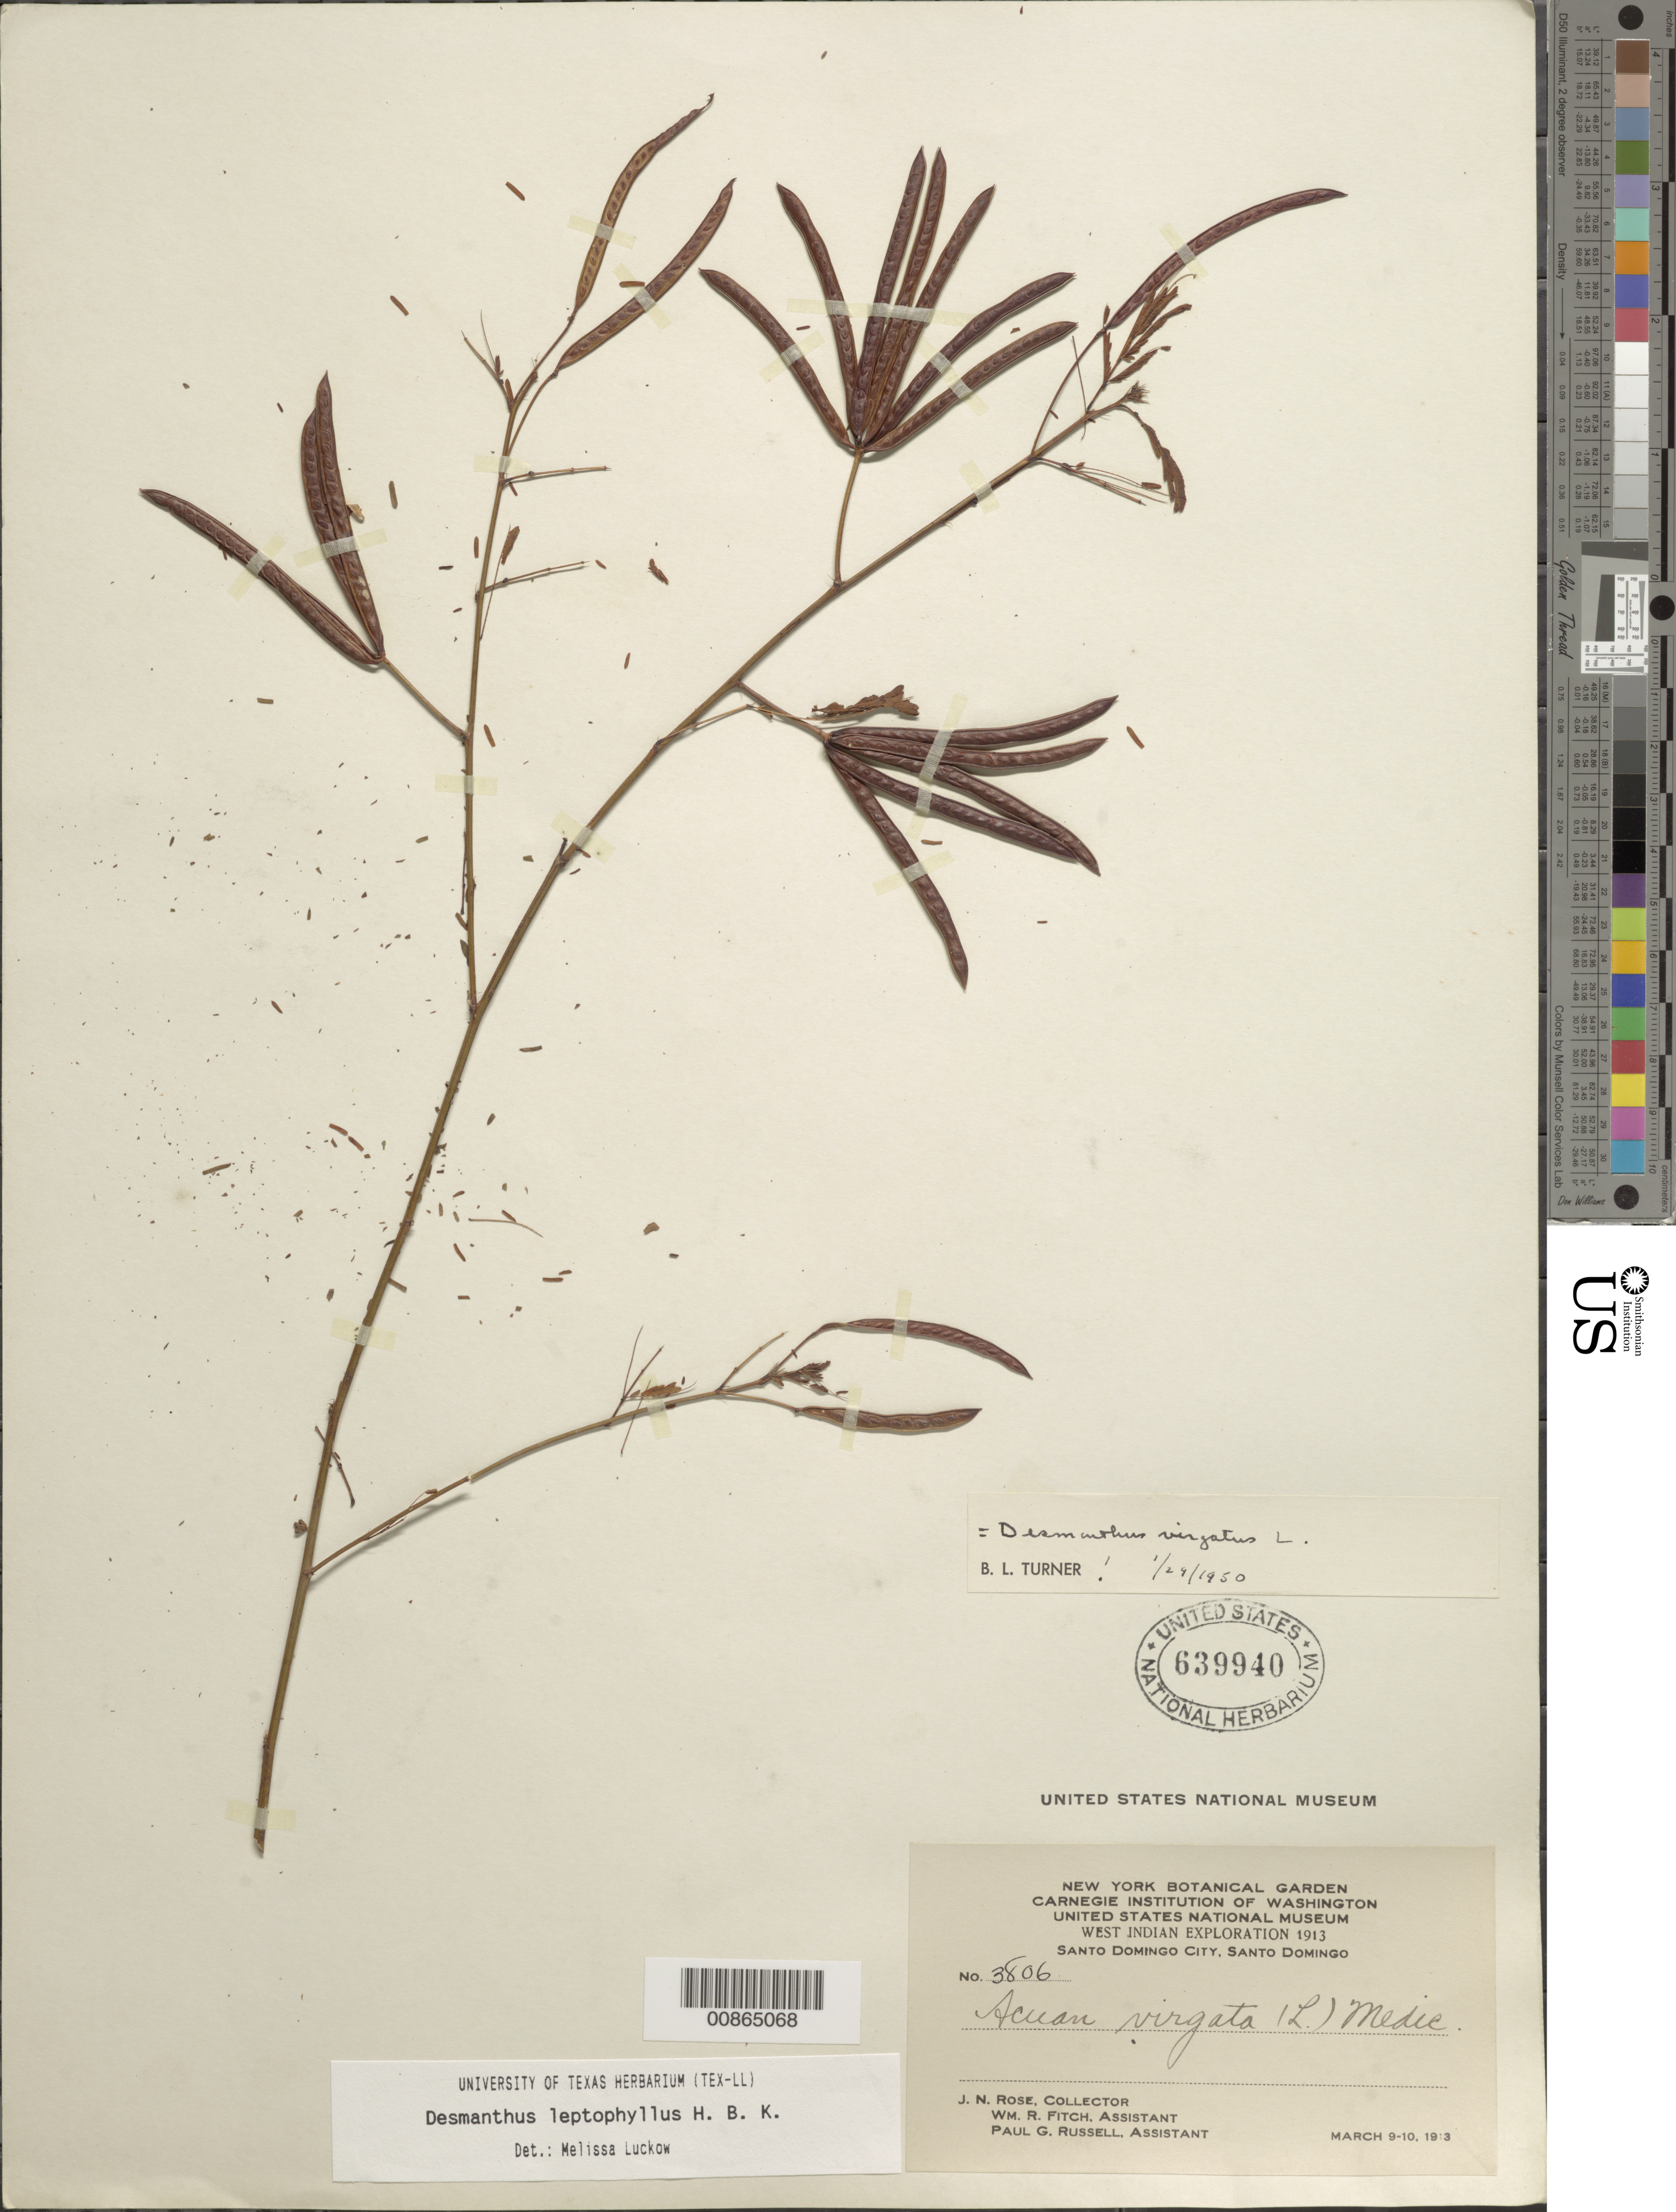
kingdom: Plantae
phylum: Tracheophyta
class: Magnoliopsida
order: Fabales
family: Fabaceae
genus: Desmanthus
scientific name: Desmanthus leptophyllus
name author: Kunth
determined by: Luckow, M. A.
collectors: J. N. Rose, W. R. Fitch & P. G. Russell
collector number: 3806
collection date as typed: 09 Mar 1913 to 10 Mar 1913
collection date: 1913-03-09/1913-03-10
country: Dominican Republic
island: Hispaniola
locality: Santo Domingo City, Santo Domingo.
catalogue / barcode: US 639940